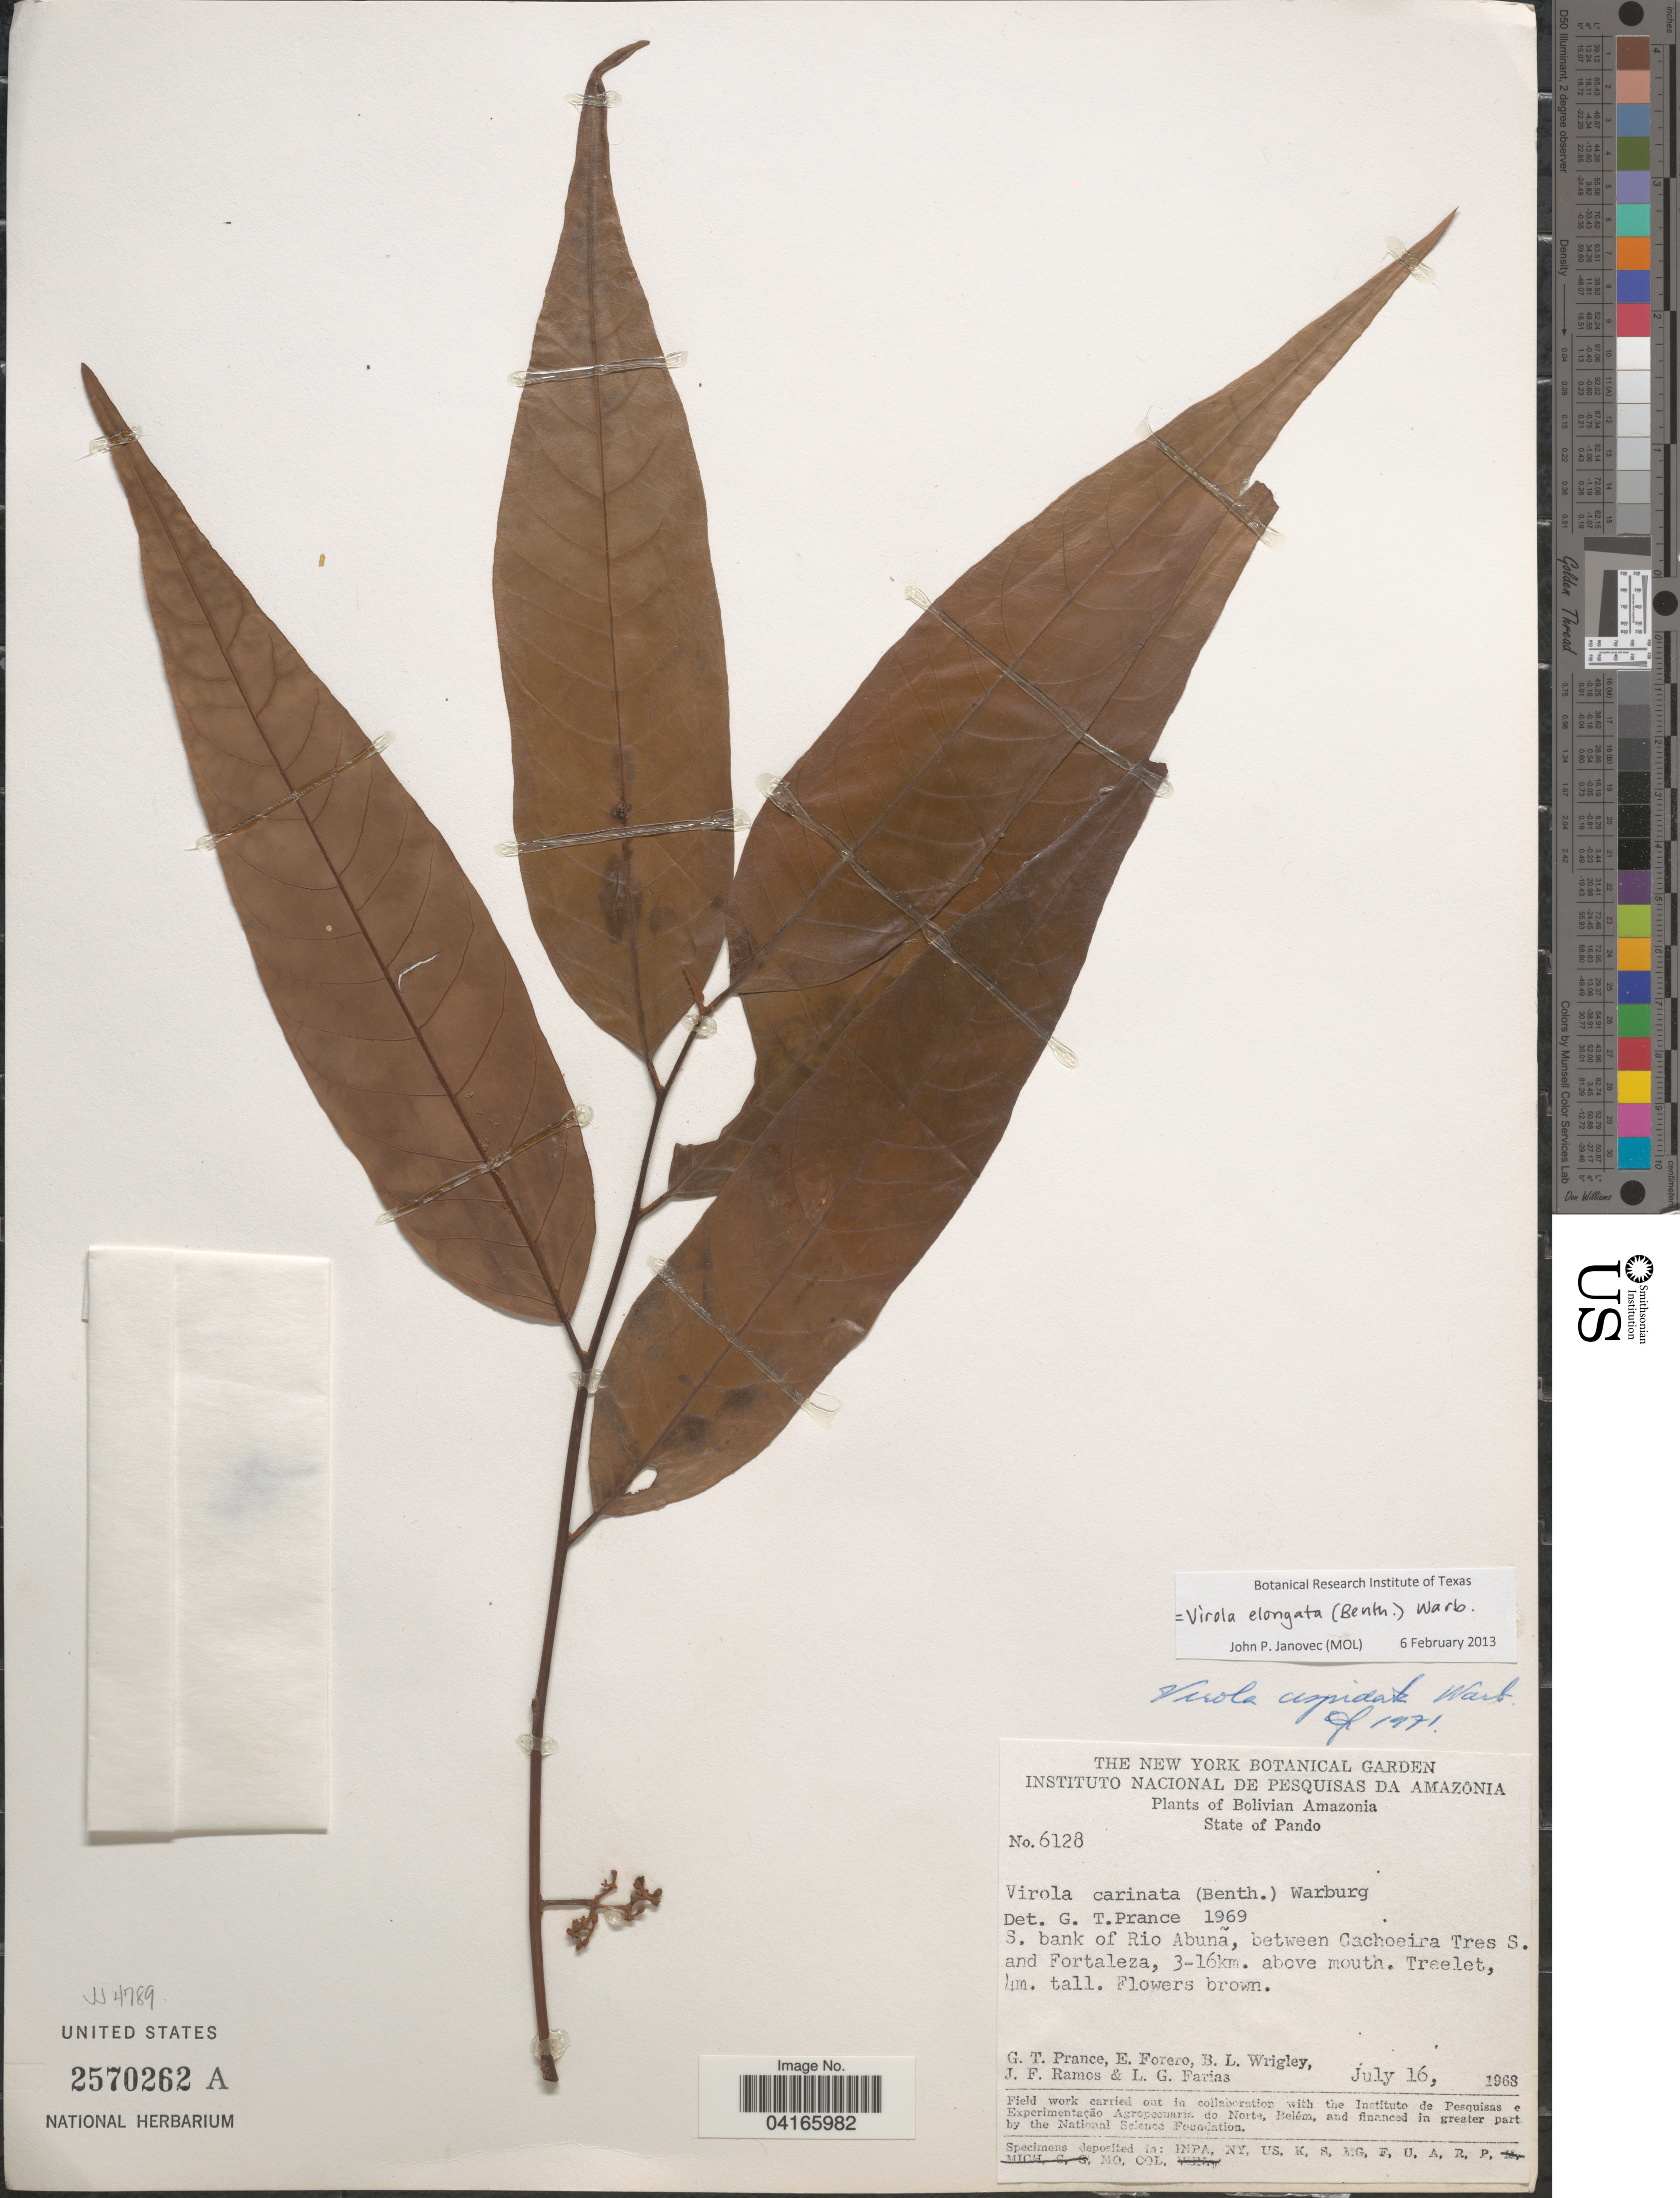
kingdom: Plantae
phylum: Tracheophyta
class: Magnoliopsida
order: Magnoliales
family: Myristicaceae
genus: Virola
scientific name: Virola elongata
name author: (Benth.) Warb.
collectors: G. T. Prance, E. Forero, B. L. Wrigley, J. F. Ramos & L. G. Farias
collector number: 6128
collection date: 1968-07-16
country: Bolivia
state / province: Pando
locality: Bolivian Amazonia. S. bank of Rio Abunã, between Cachoeira Tres S. and Fortaleza, 3-16 km. above mouth.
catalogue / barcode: US 2570262A